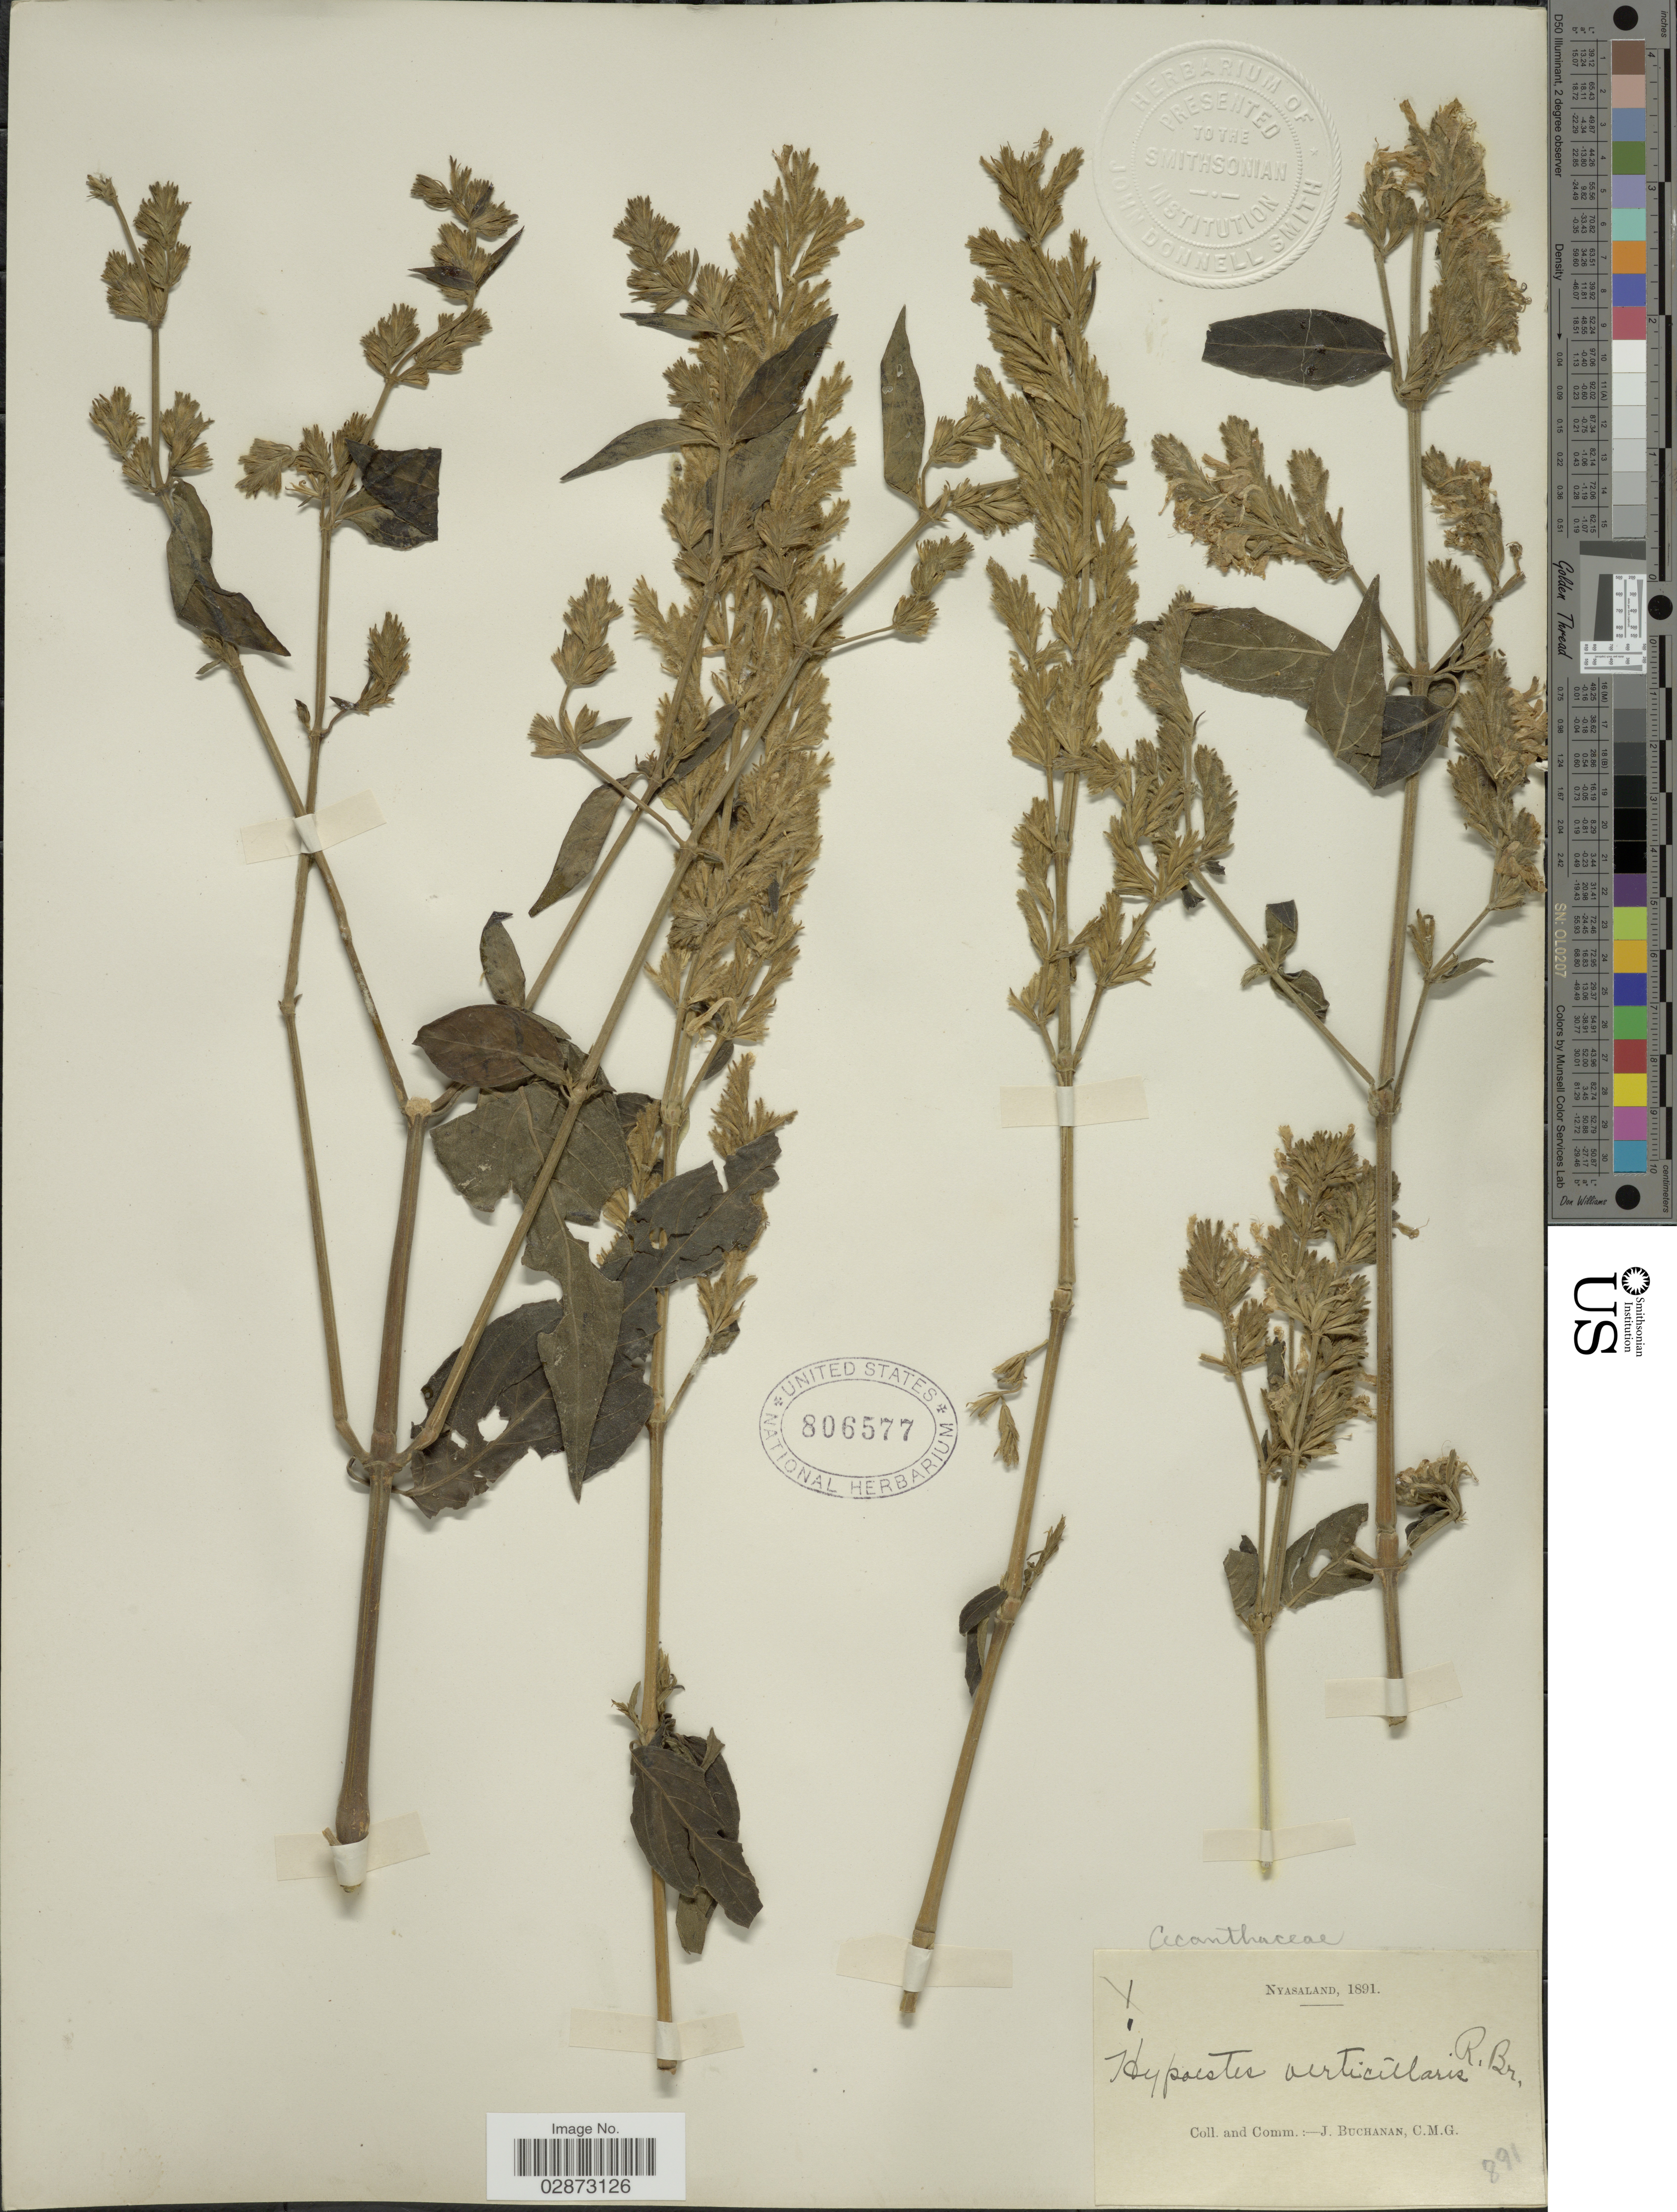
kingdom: Plantae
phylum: Tracheophyta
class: Magnoliopsida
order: Lamiales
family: Acanthaceae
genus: Hypoestes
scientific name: Hypoestes verticillaris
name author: (L. f.) Sol.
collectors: J. Buchanan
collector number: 891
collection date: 1891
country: Malawi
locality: Nyasaland.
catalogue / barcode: US 806577